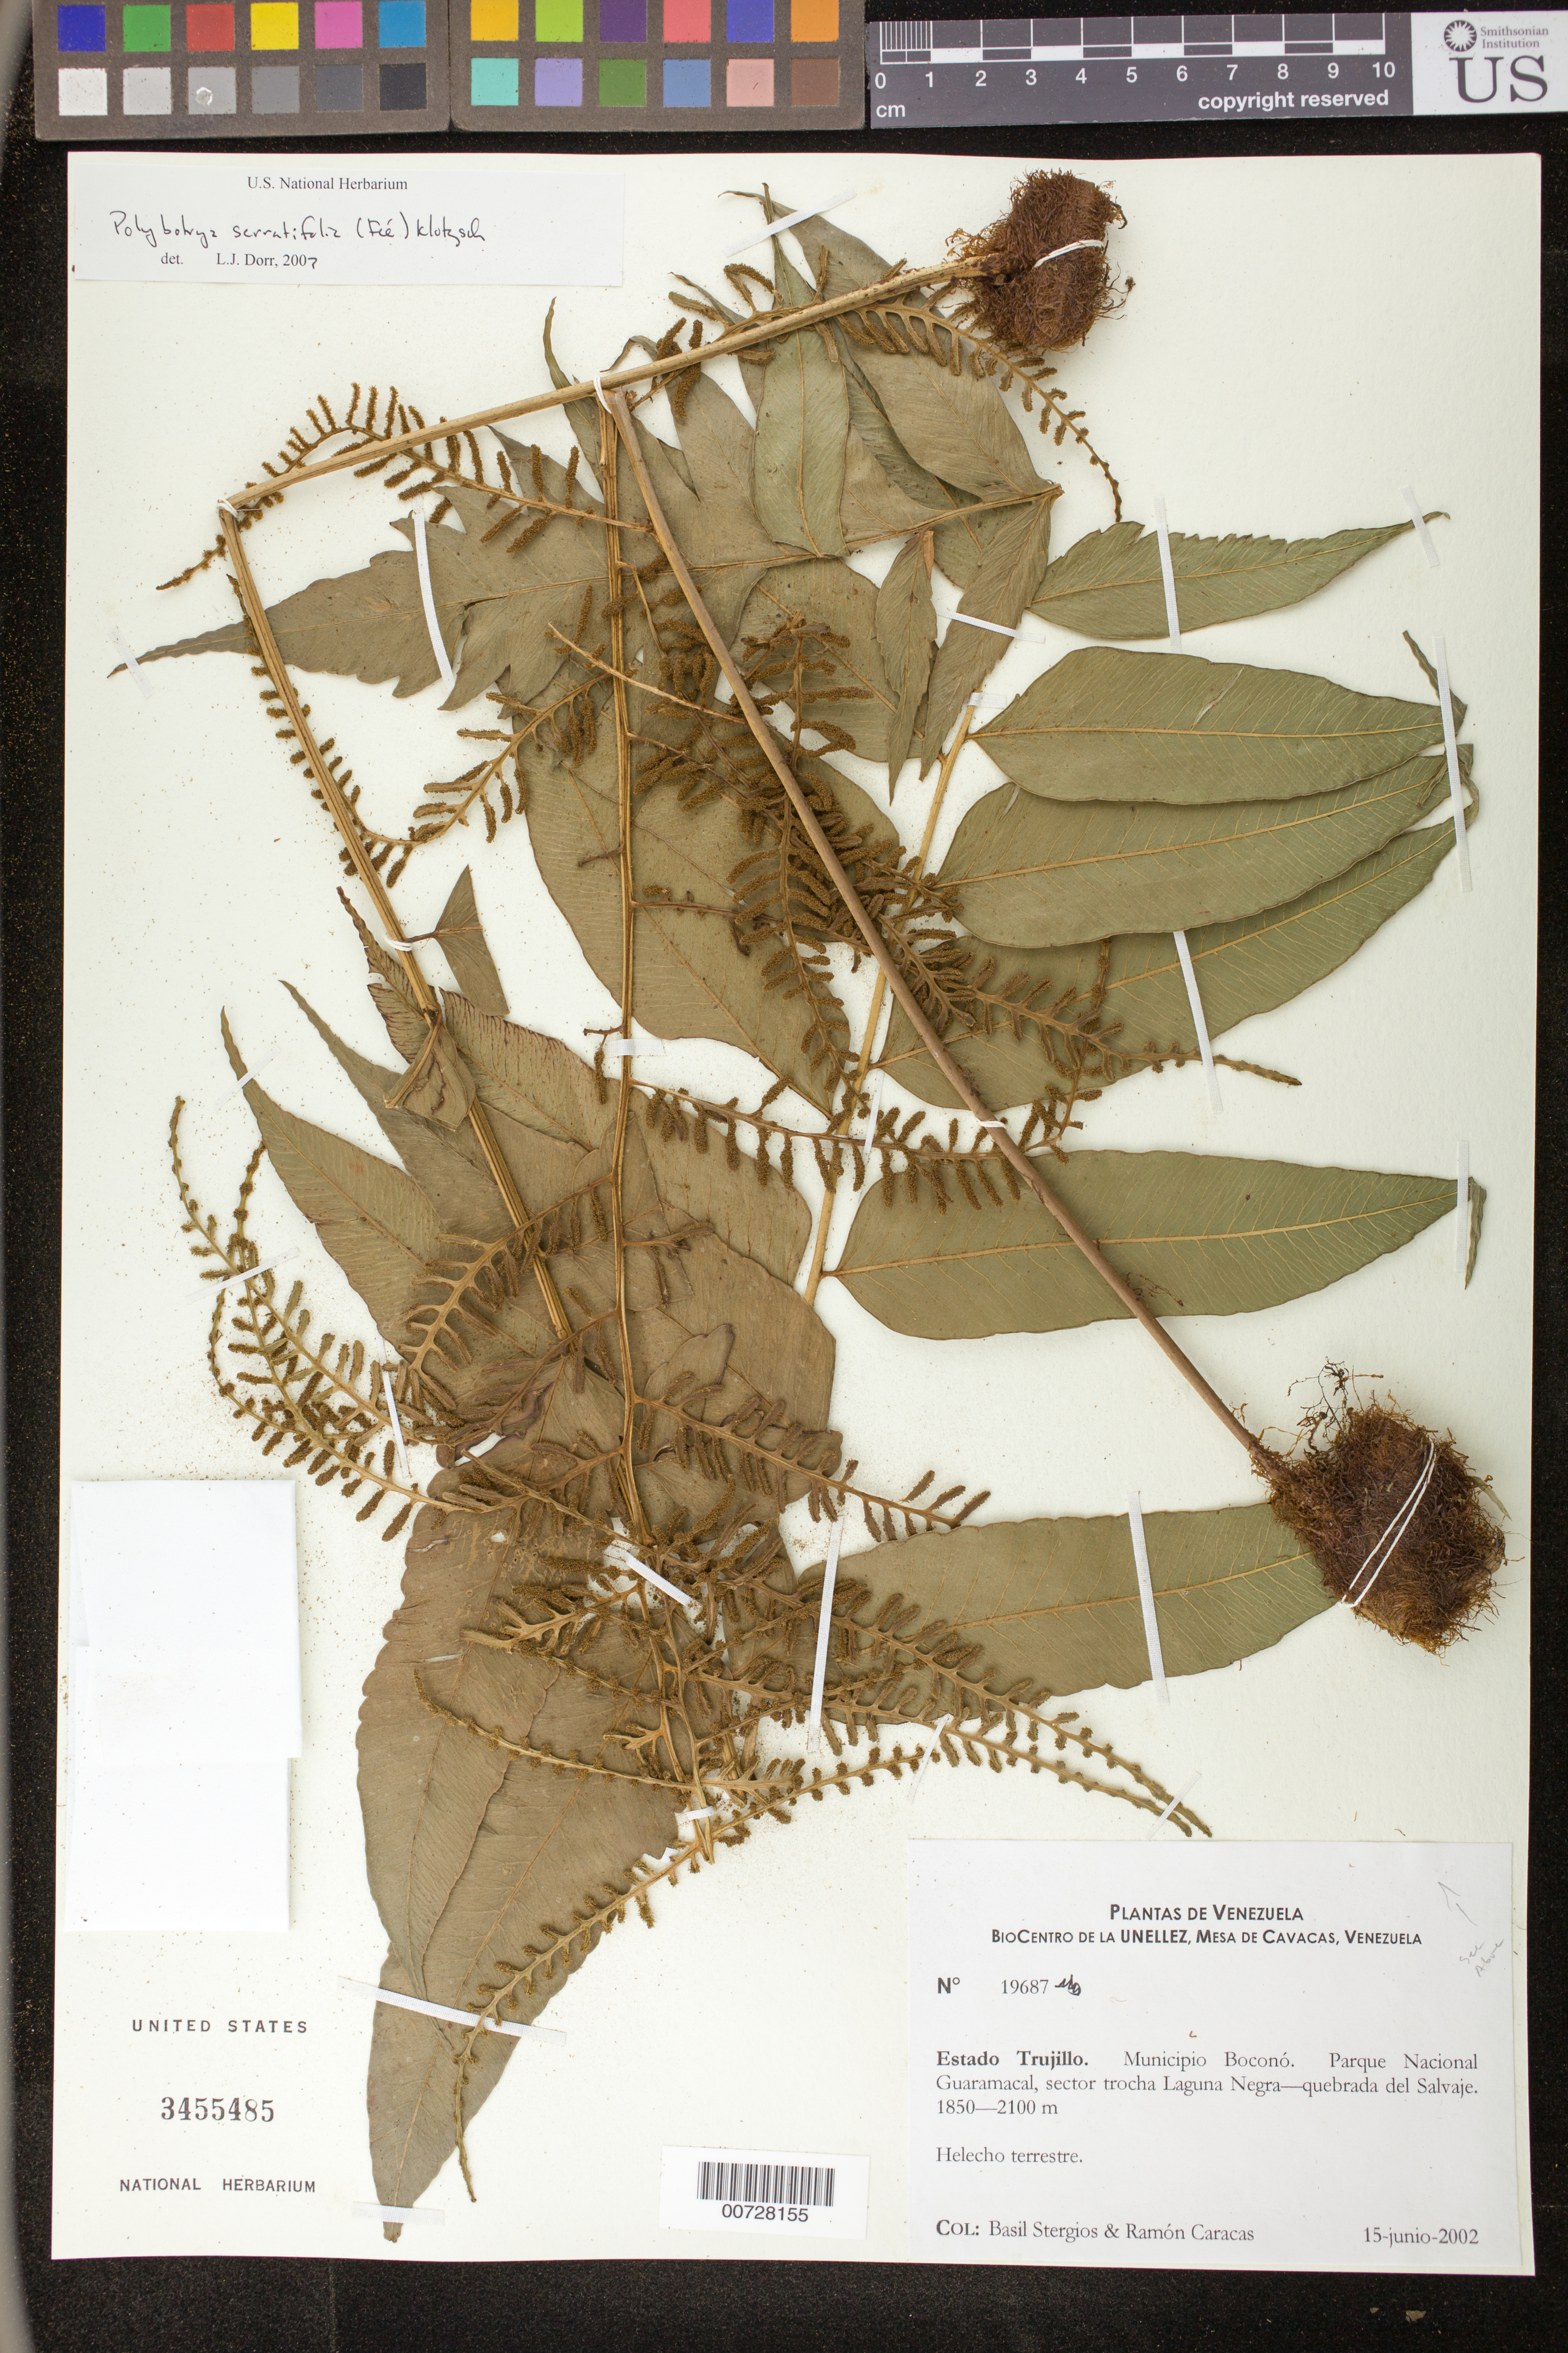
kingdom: Plantae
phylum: Tracheophyta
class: Polypodiopsida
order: Polypodiales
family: Dryopteridaceae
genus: Polybotrya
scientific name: Polybotrya serratifolia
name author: (Fée) Klotzsch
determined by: Dorr, L. J., (BOT), Smithsonian Institution - National Museum of Natural History (UNITED STATES)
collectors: B. G. Stergios & R. Caracas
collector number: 19687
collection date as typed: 15 Jun 2002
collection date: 2002-06-15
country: Venezuela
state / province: Trujillo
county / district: Boconó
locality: Parque Nacional Guaramacal, sector trocha Laguna Negra - quebrada del Salvaje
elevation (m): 1850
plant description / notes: PORT, UC, US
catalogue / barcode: US 3455485